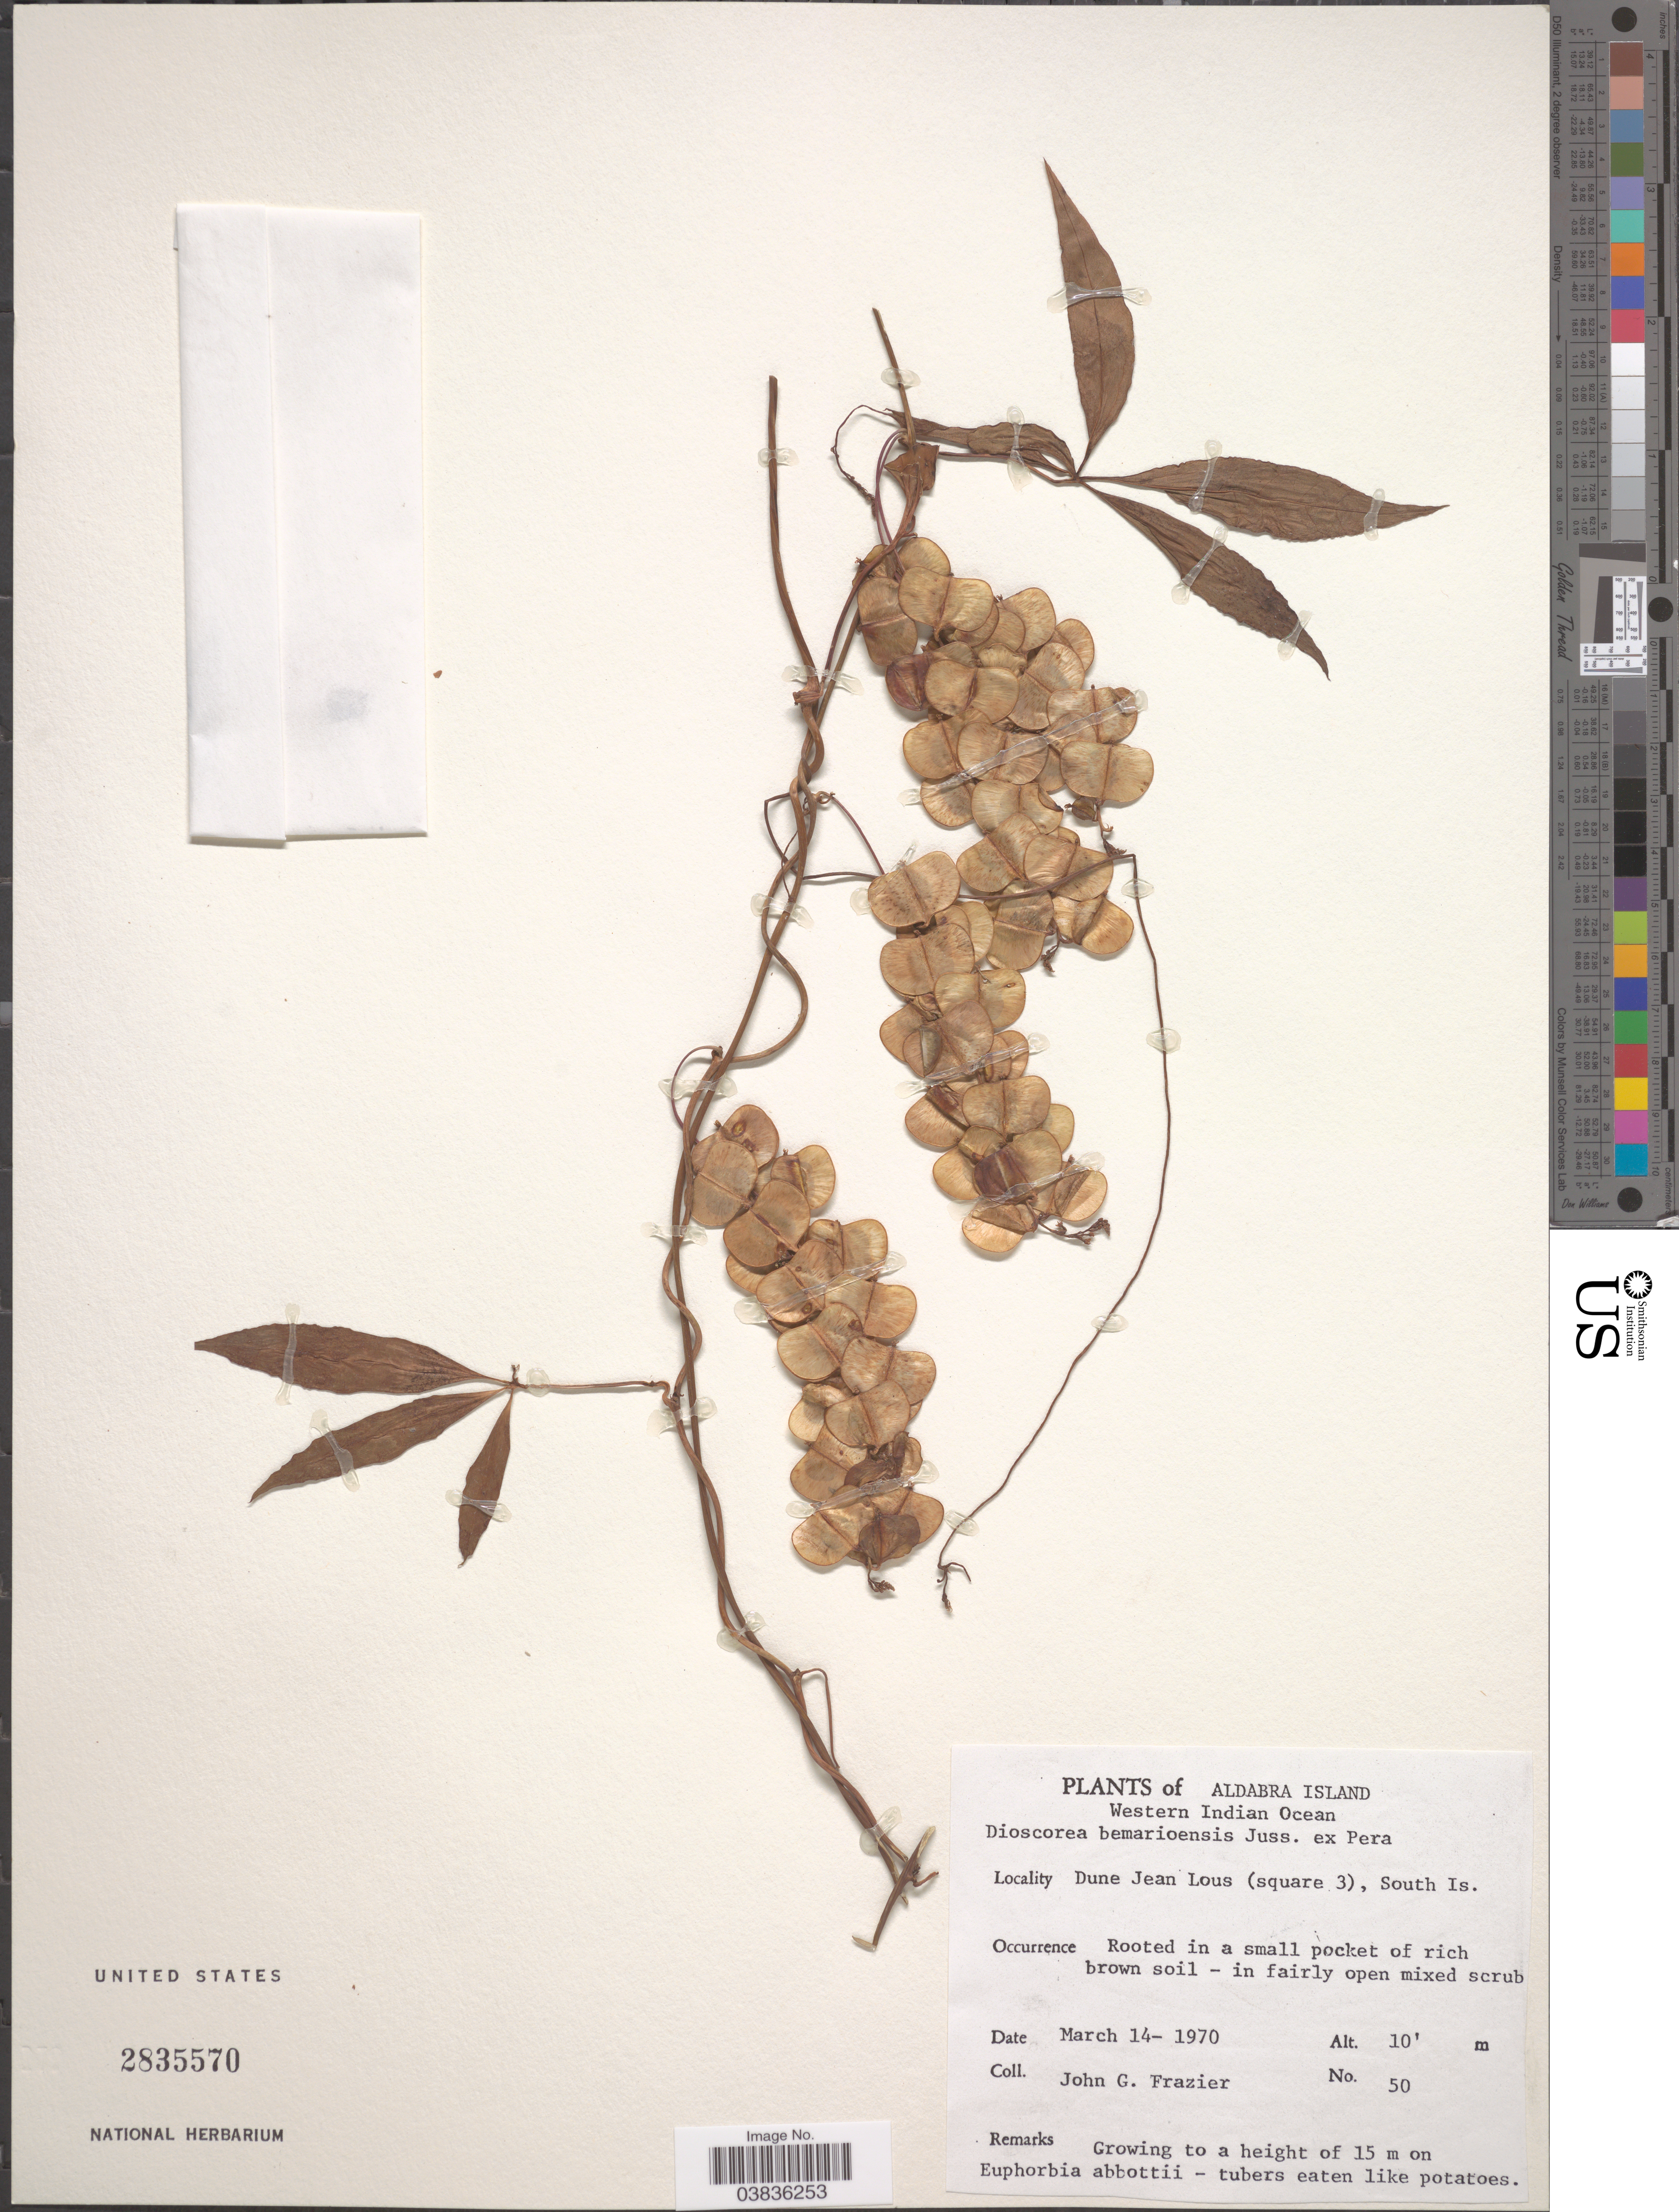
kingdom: Plantae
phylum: Tracheophyta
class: Liliopsida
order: Dioscoreales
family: Dioscoreaceae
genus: Dioscorea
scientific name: Dioscorea bemarivensis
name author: Jum. & H. Perrier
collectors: J. Frazier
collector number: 50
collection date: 1970-03-14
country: Seychelles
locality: Aldabra Island. Western Indian Ocean. Dune Jean Lous (square 3), South Is.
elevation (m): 3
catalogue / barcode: US 2835570